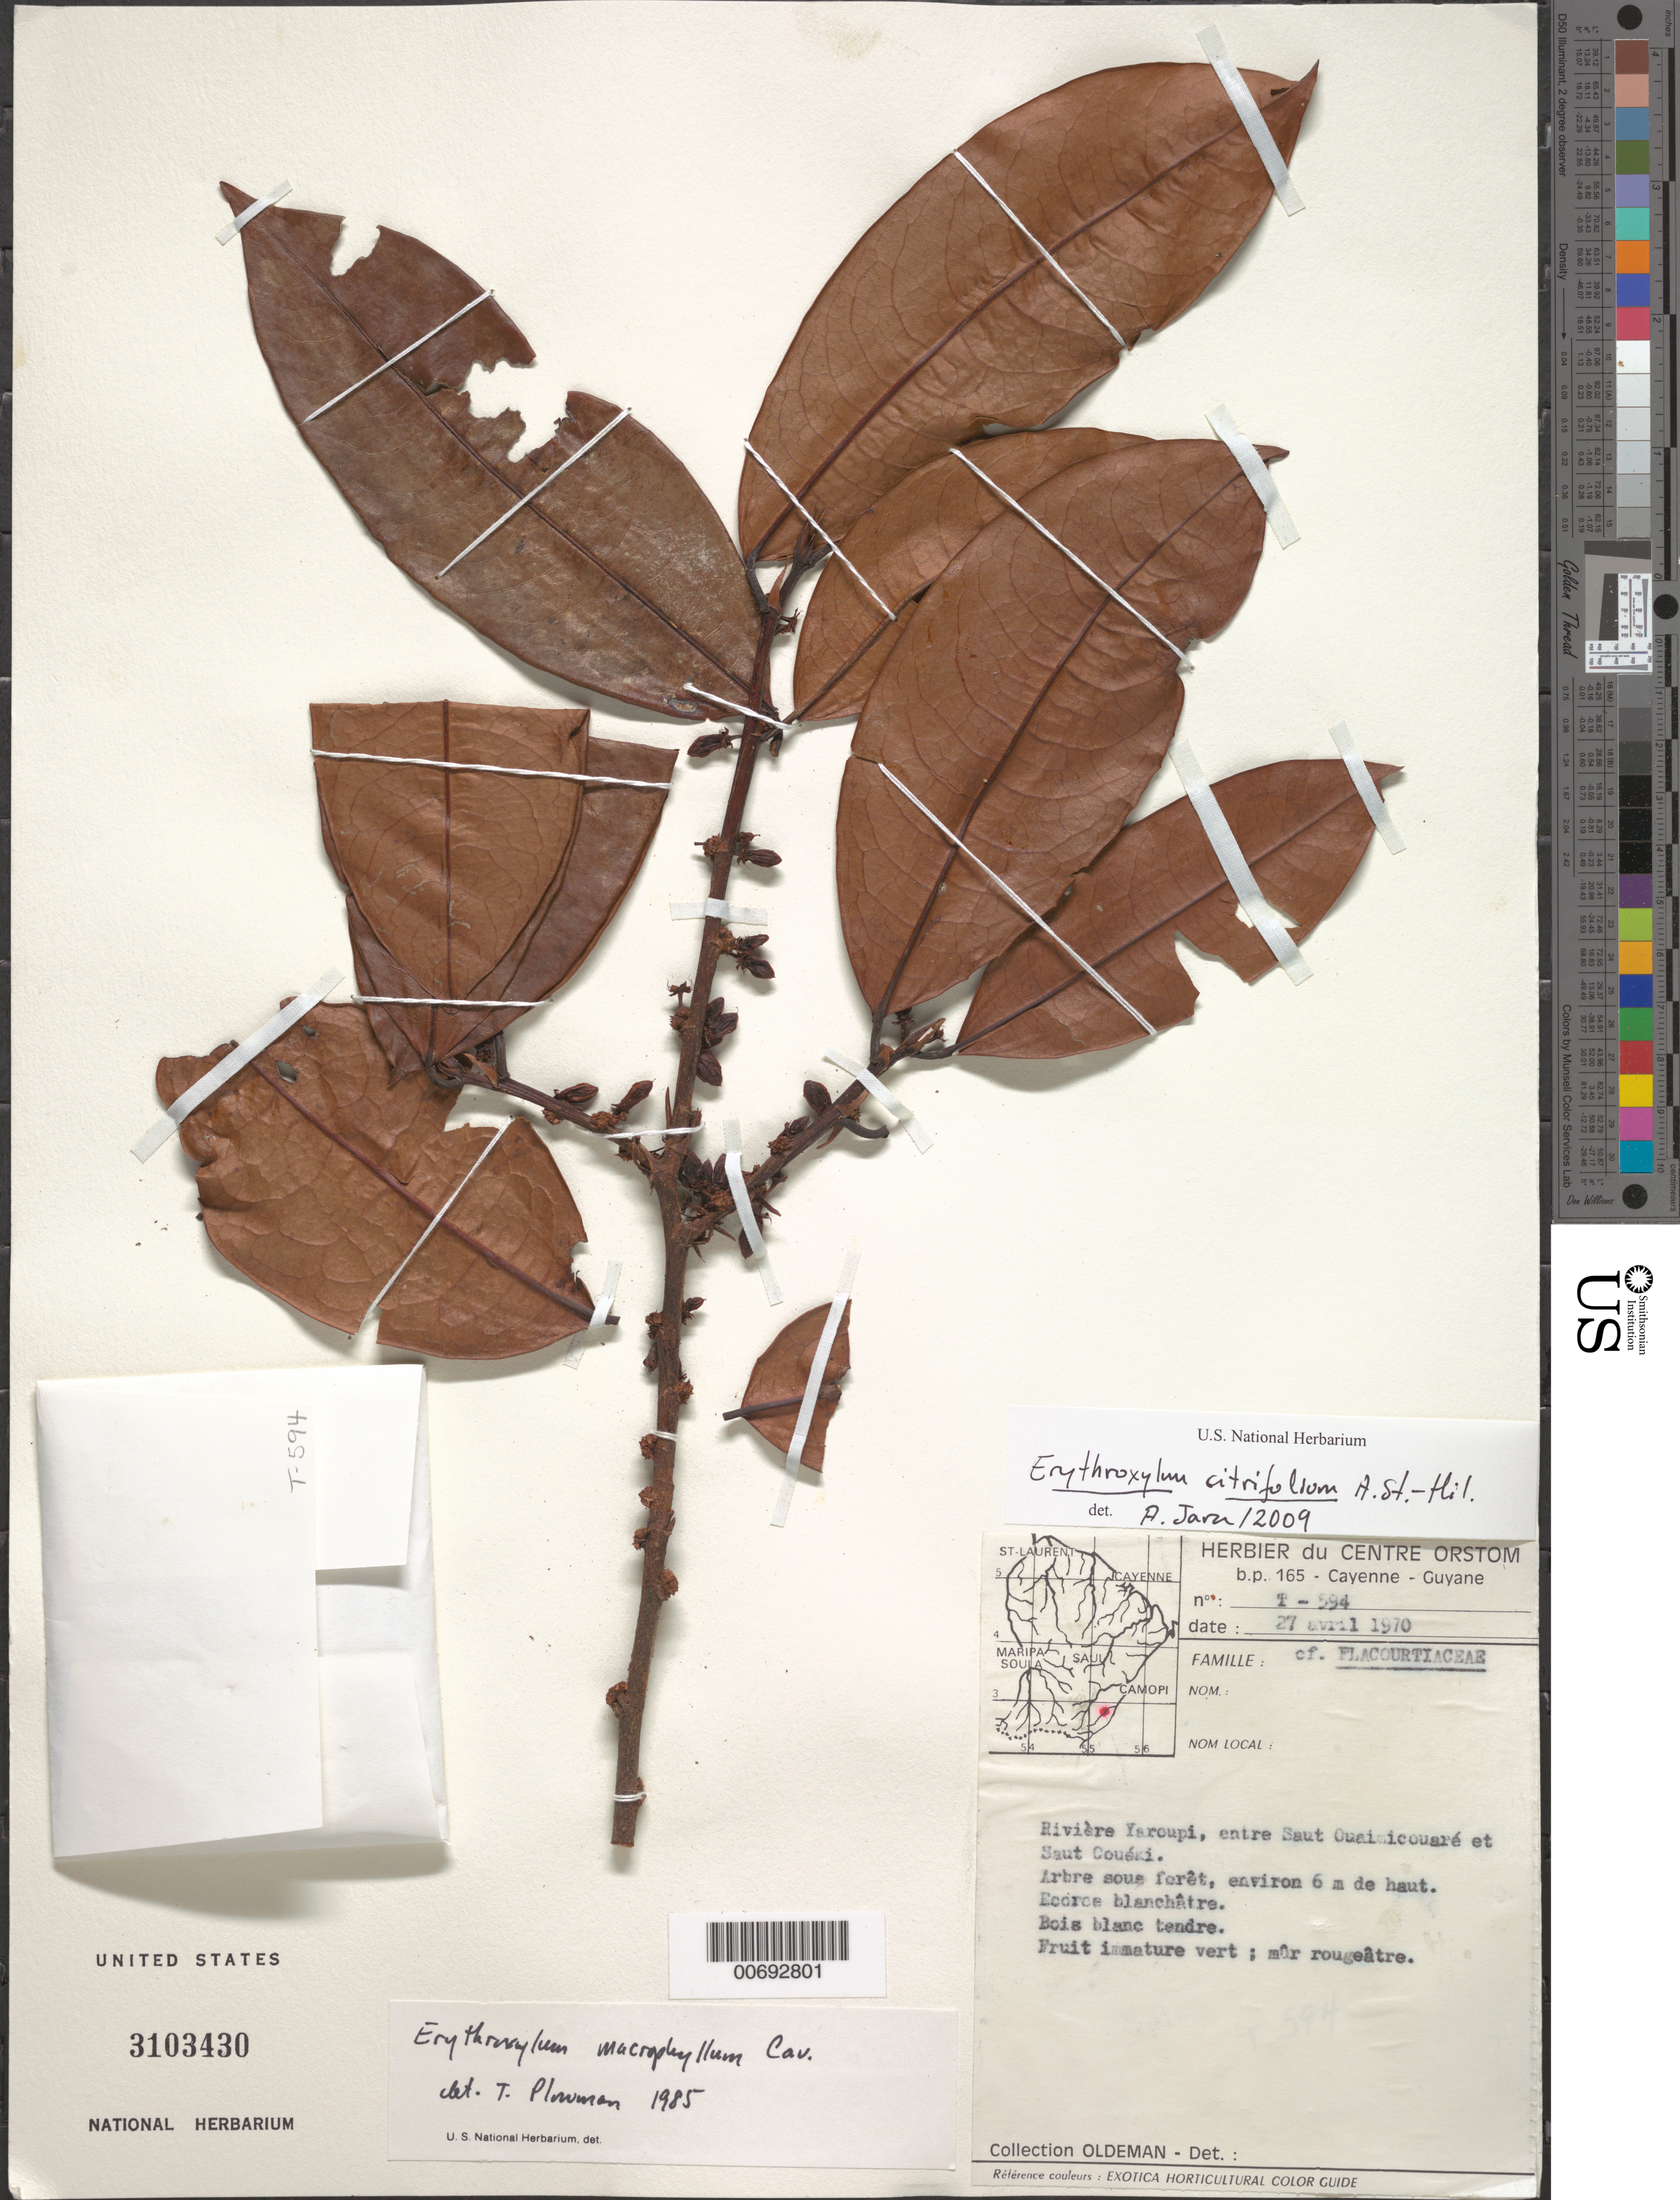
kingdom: Plantae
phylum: Tracheophyta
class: Magnoliopsida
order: Malpighiales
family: Erythroxylaceae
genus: Erythroxylum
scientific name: Erythroxylum citrifolium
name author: A. St.-Hil.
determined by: Java, A.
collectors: R. Oldeman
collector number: T 594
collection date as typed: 27-Apr-70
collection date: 1970-04-27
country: French Guiana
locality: Rivière Yaroupi, entre Saut Ouaimicouaré et Saut Couéki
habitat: Forest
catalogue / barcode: US 3103430